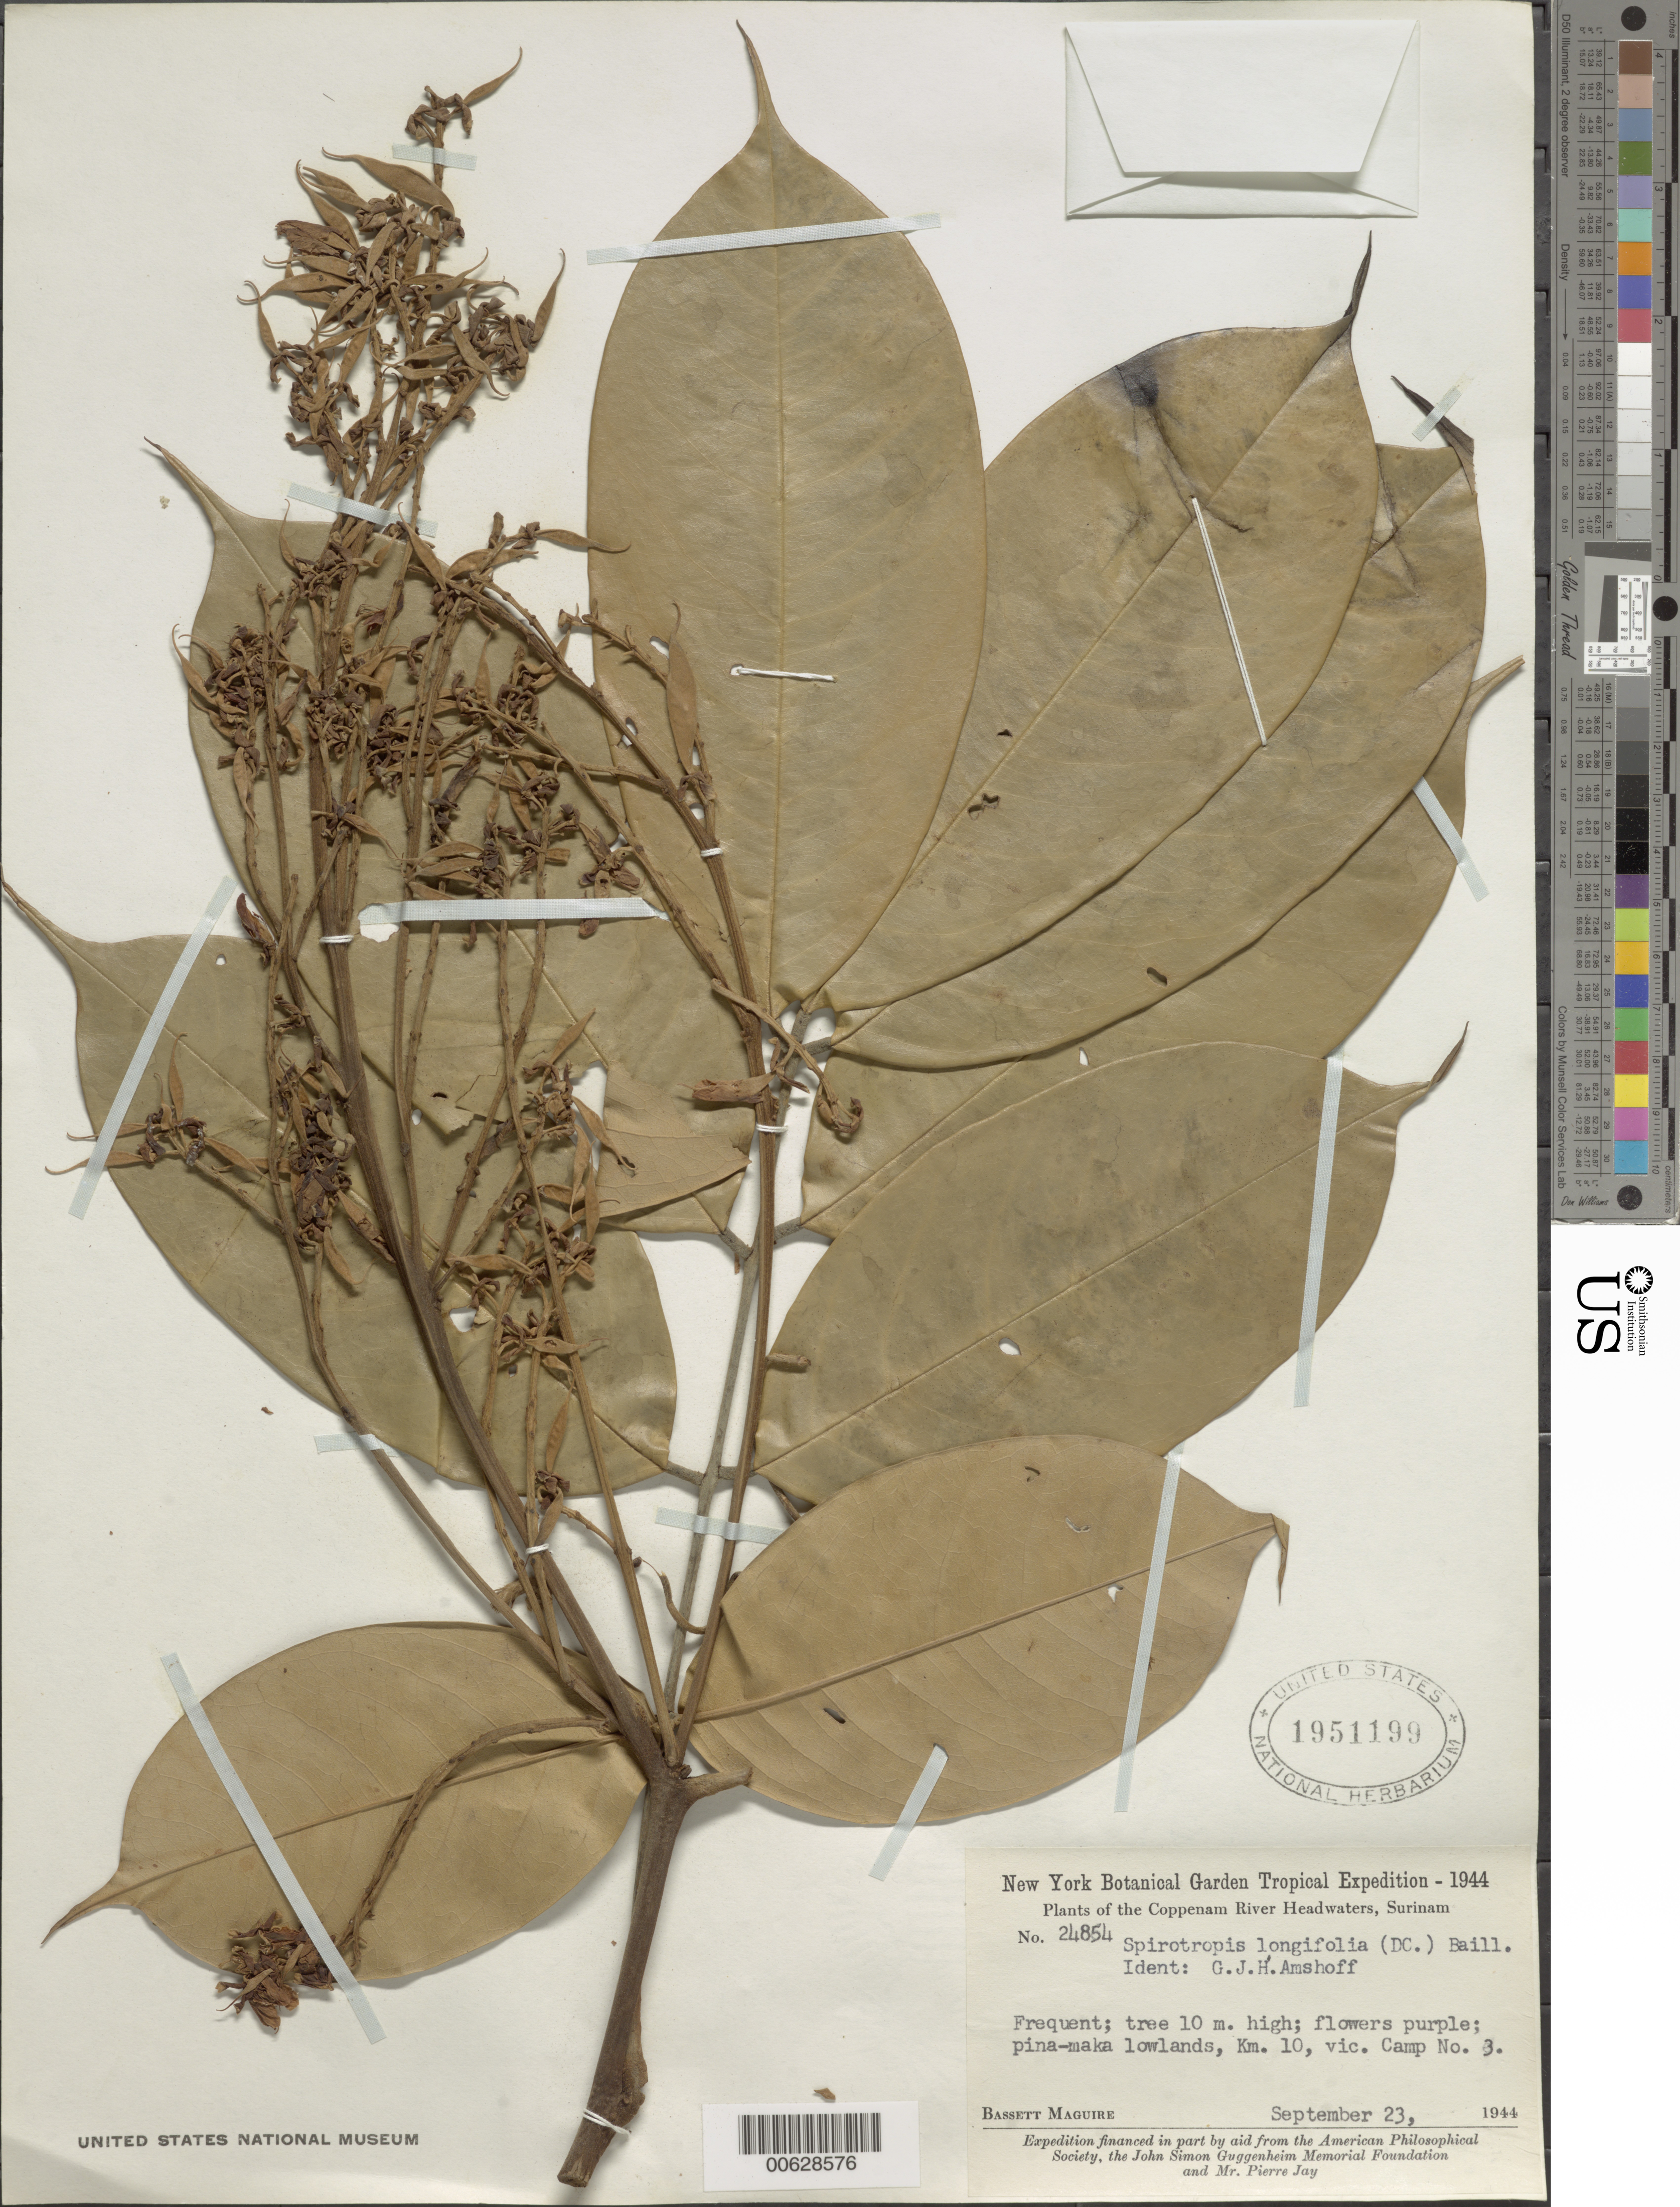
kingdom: Plantae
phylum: Tracheophyta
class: Magnoliopsida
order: Fabales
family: Fabaceae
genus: Spirotropis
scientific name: Spirotropis longifolia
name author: (DC.) Baill.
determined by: Amshoff, G. J. H.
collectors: B. Maguire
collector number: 24854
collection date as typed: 23-Sep-44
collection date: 1944-09-23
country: Suriname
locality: Coppename River Headwaters, vic. Camp no. 3, km 10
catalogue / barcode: US 1951199